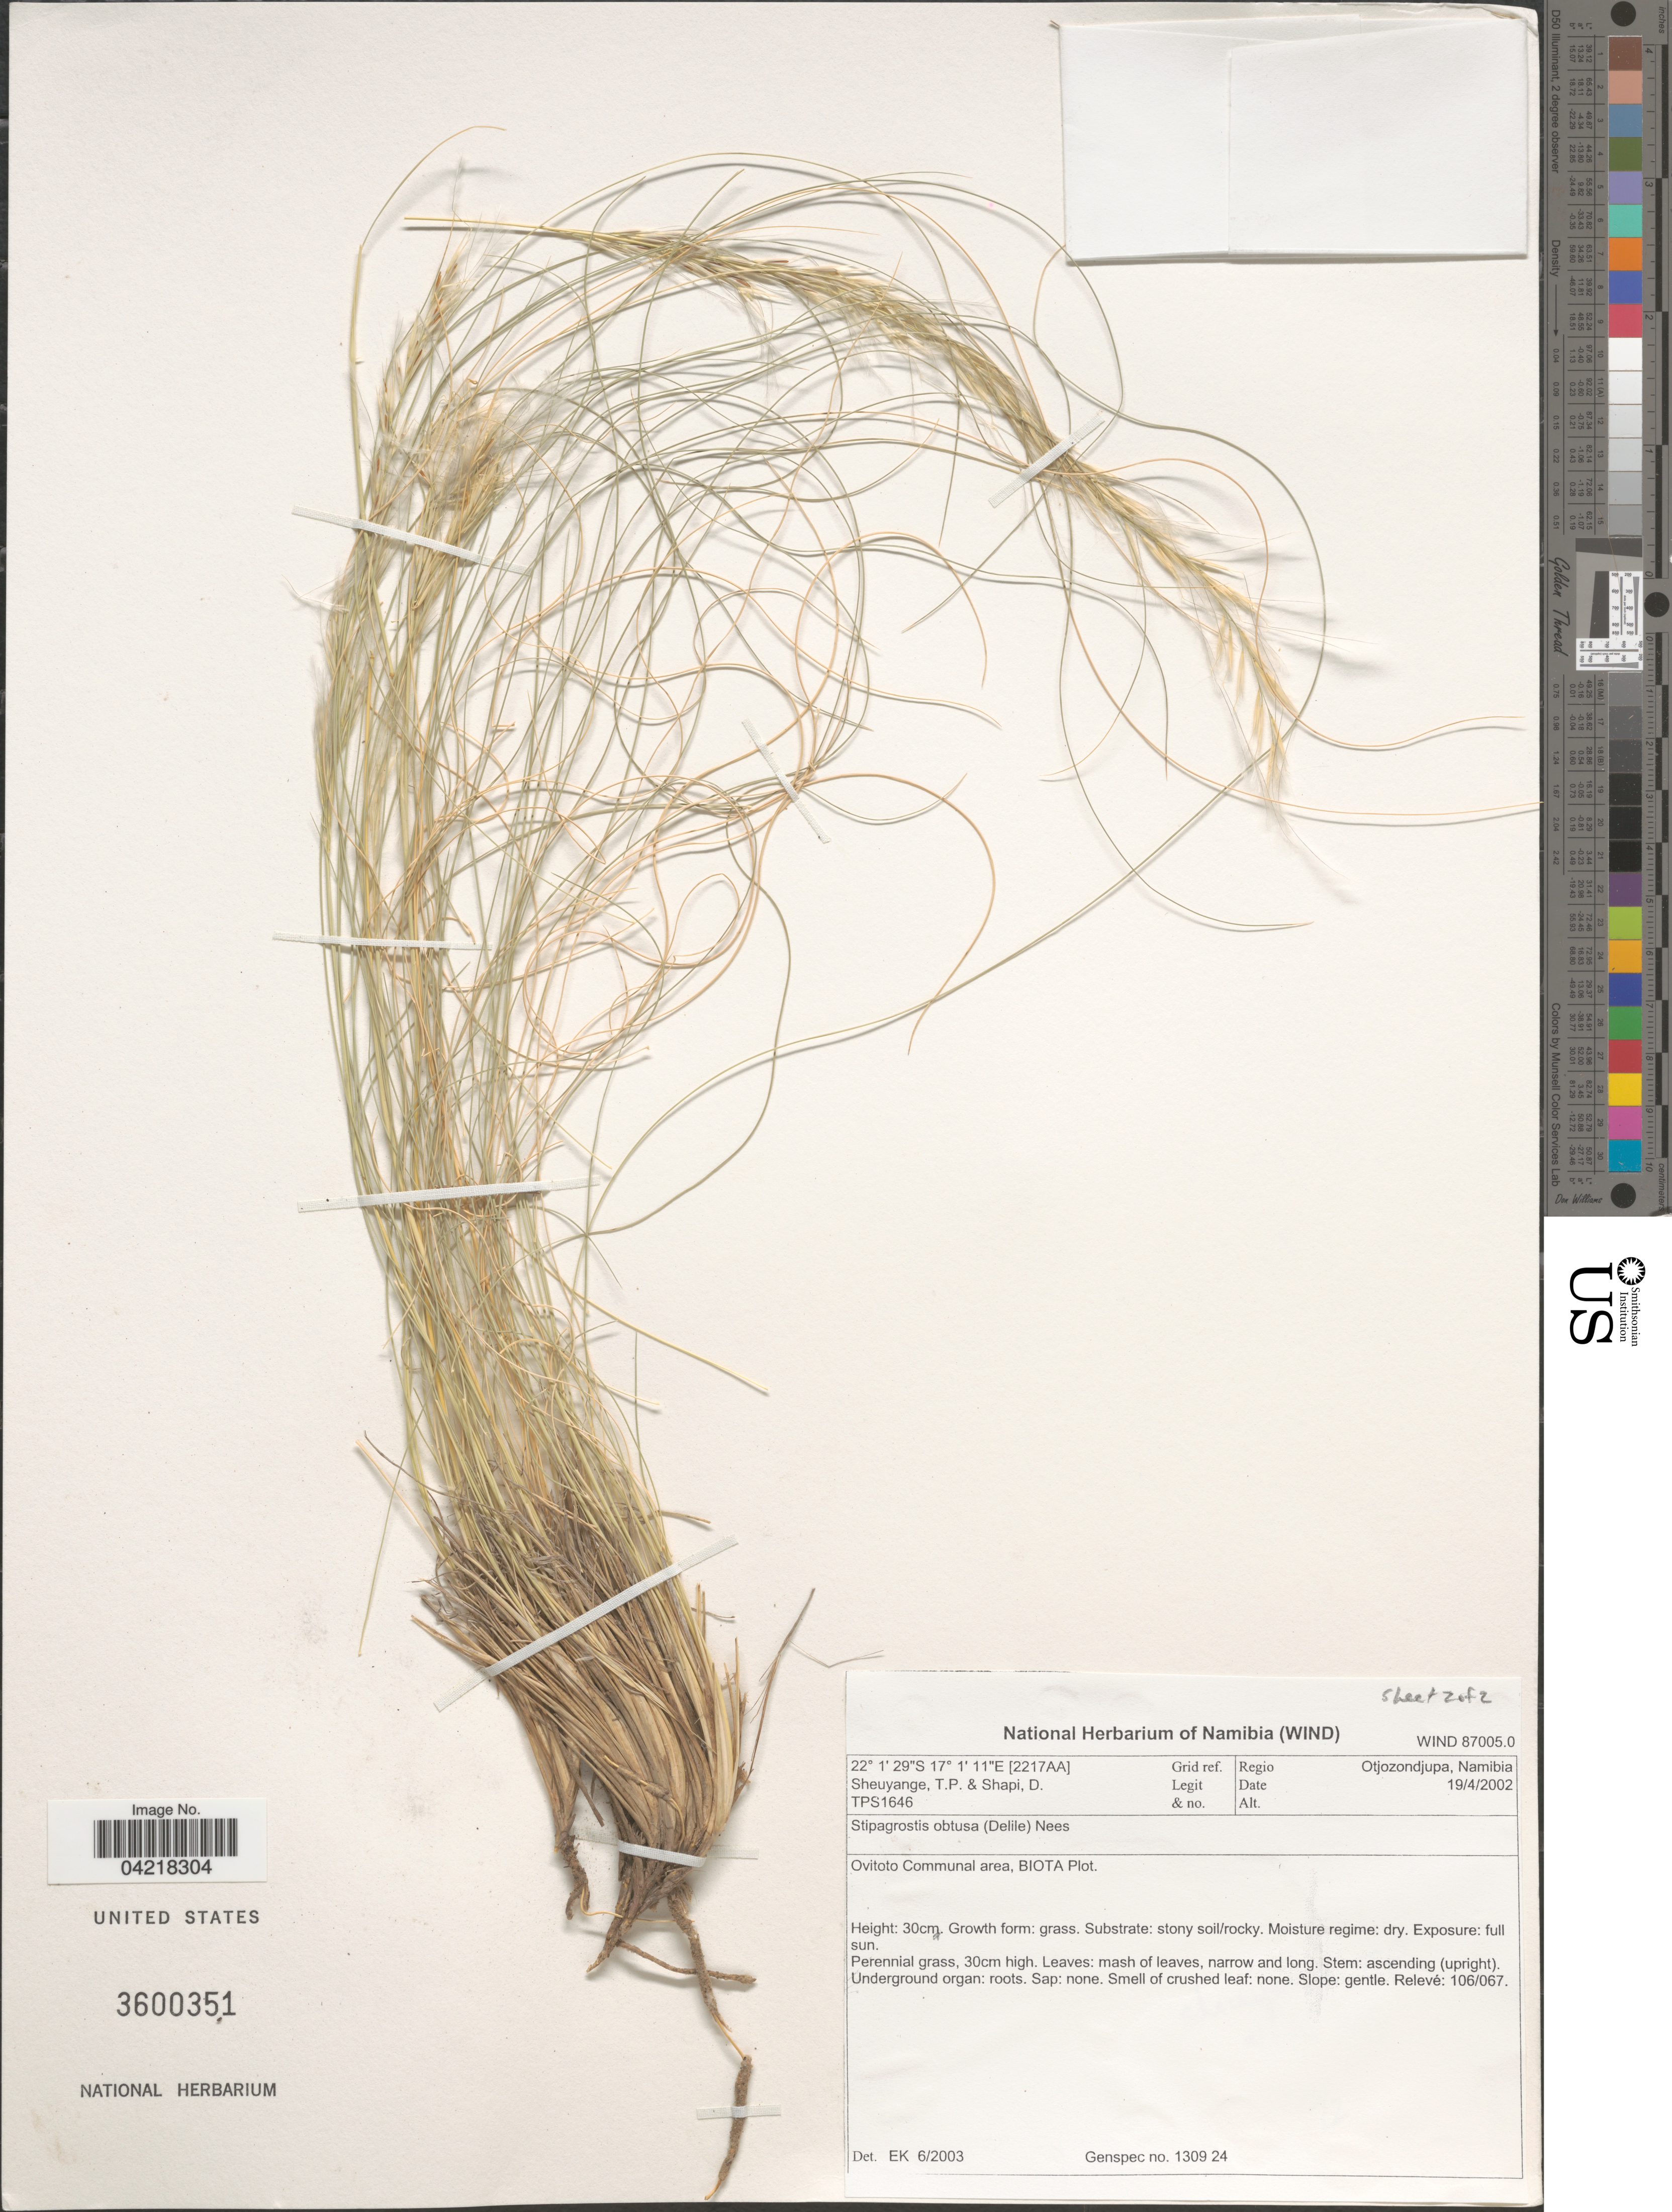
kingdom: Plantae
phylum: Tracheophyta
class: Liliopsida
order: Poales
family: Poaceae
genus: Stipagrostis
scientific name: Stipagrostis obtusa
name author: (Delile) Nees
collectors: T. Sheuyange & D. Shapi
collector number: TPS1646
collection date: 2002-04-19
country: Namibia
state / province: Otjozondjupa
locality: Ovitoto Communal area, BIOTA Plot. [2217AA] Grid ref. Regio Otjozondupa, Namibia.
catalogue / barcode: US 3600351